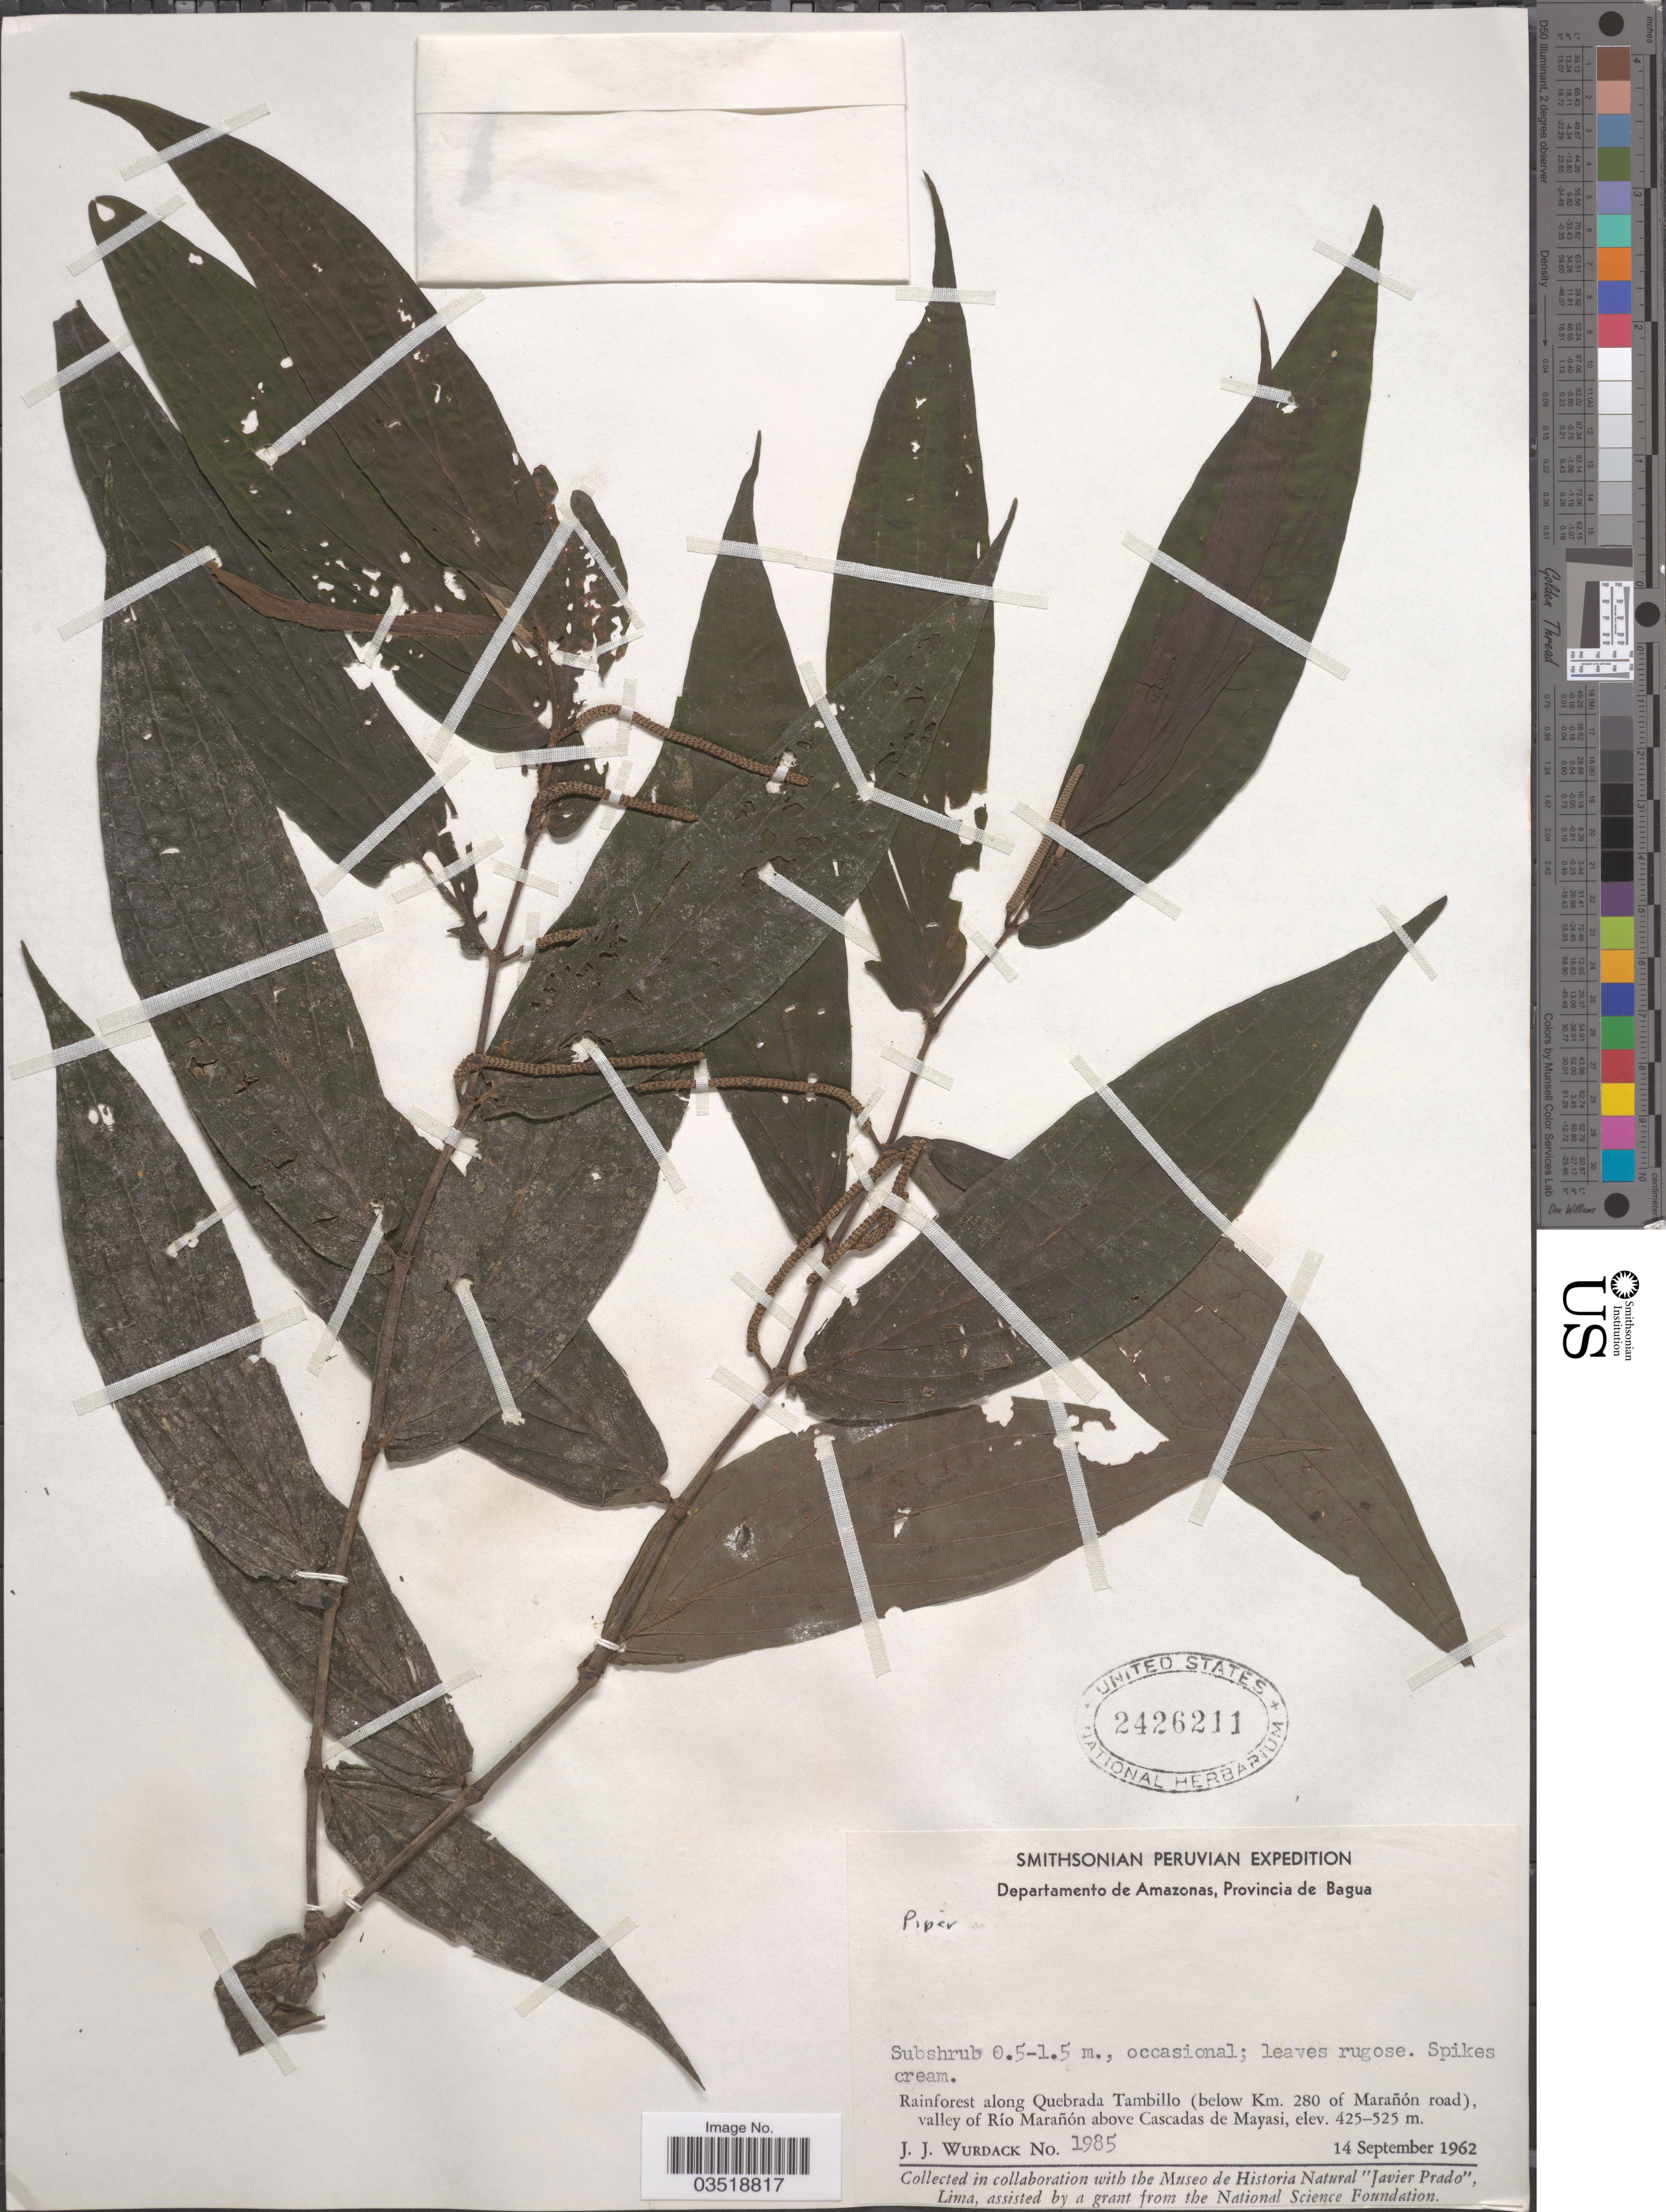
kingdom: Plantae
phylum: Tracheophyta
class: Magnoliopsida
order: Piperales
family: Piperaceae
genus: Piper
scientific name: Piper sp.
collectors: J. J. Wurdack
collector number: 1985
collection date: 1962-09-14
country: Peru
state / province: Amazonas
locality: Departamento de Amazonas, Provincia de Bagua. Rainforest along Quebrada Tambillo (below Km. 280 of Marañón road), valley of Río Marañón above Cascadas de Mayasi.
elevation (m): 425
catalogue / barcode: US 2426211